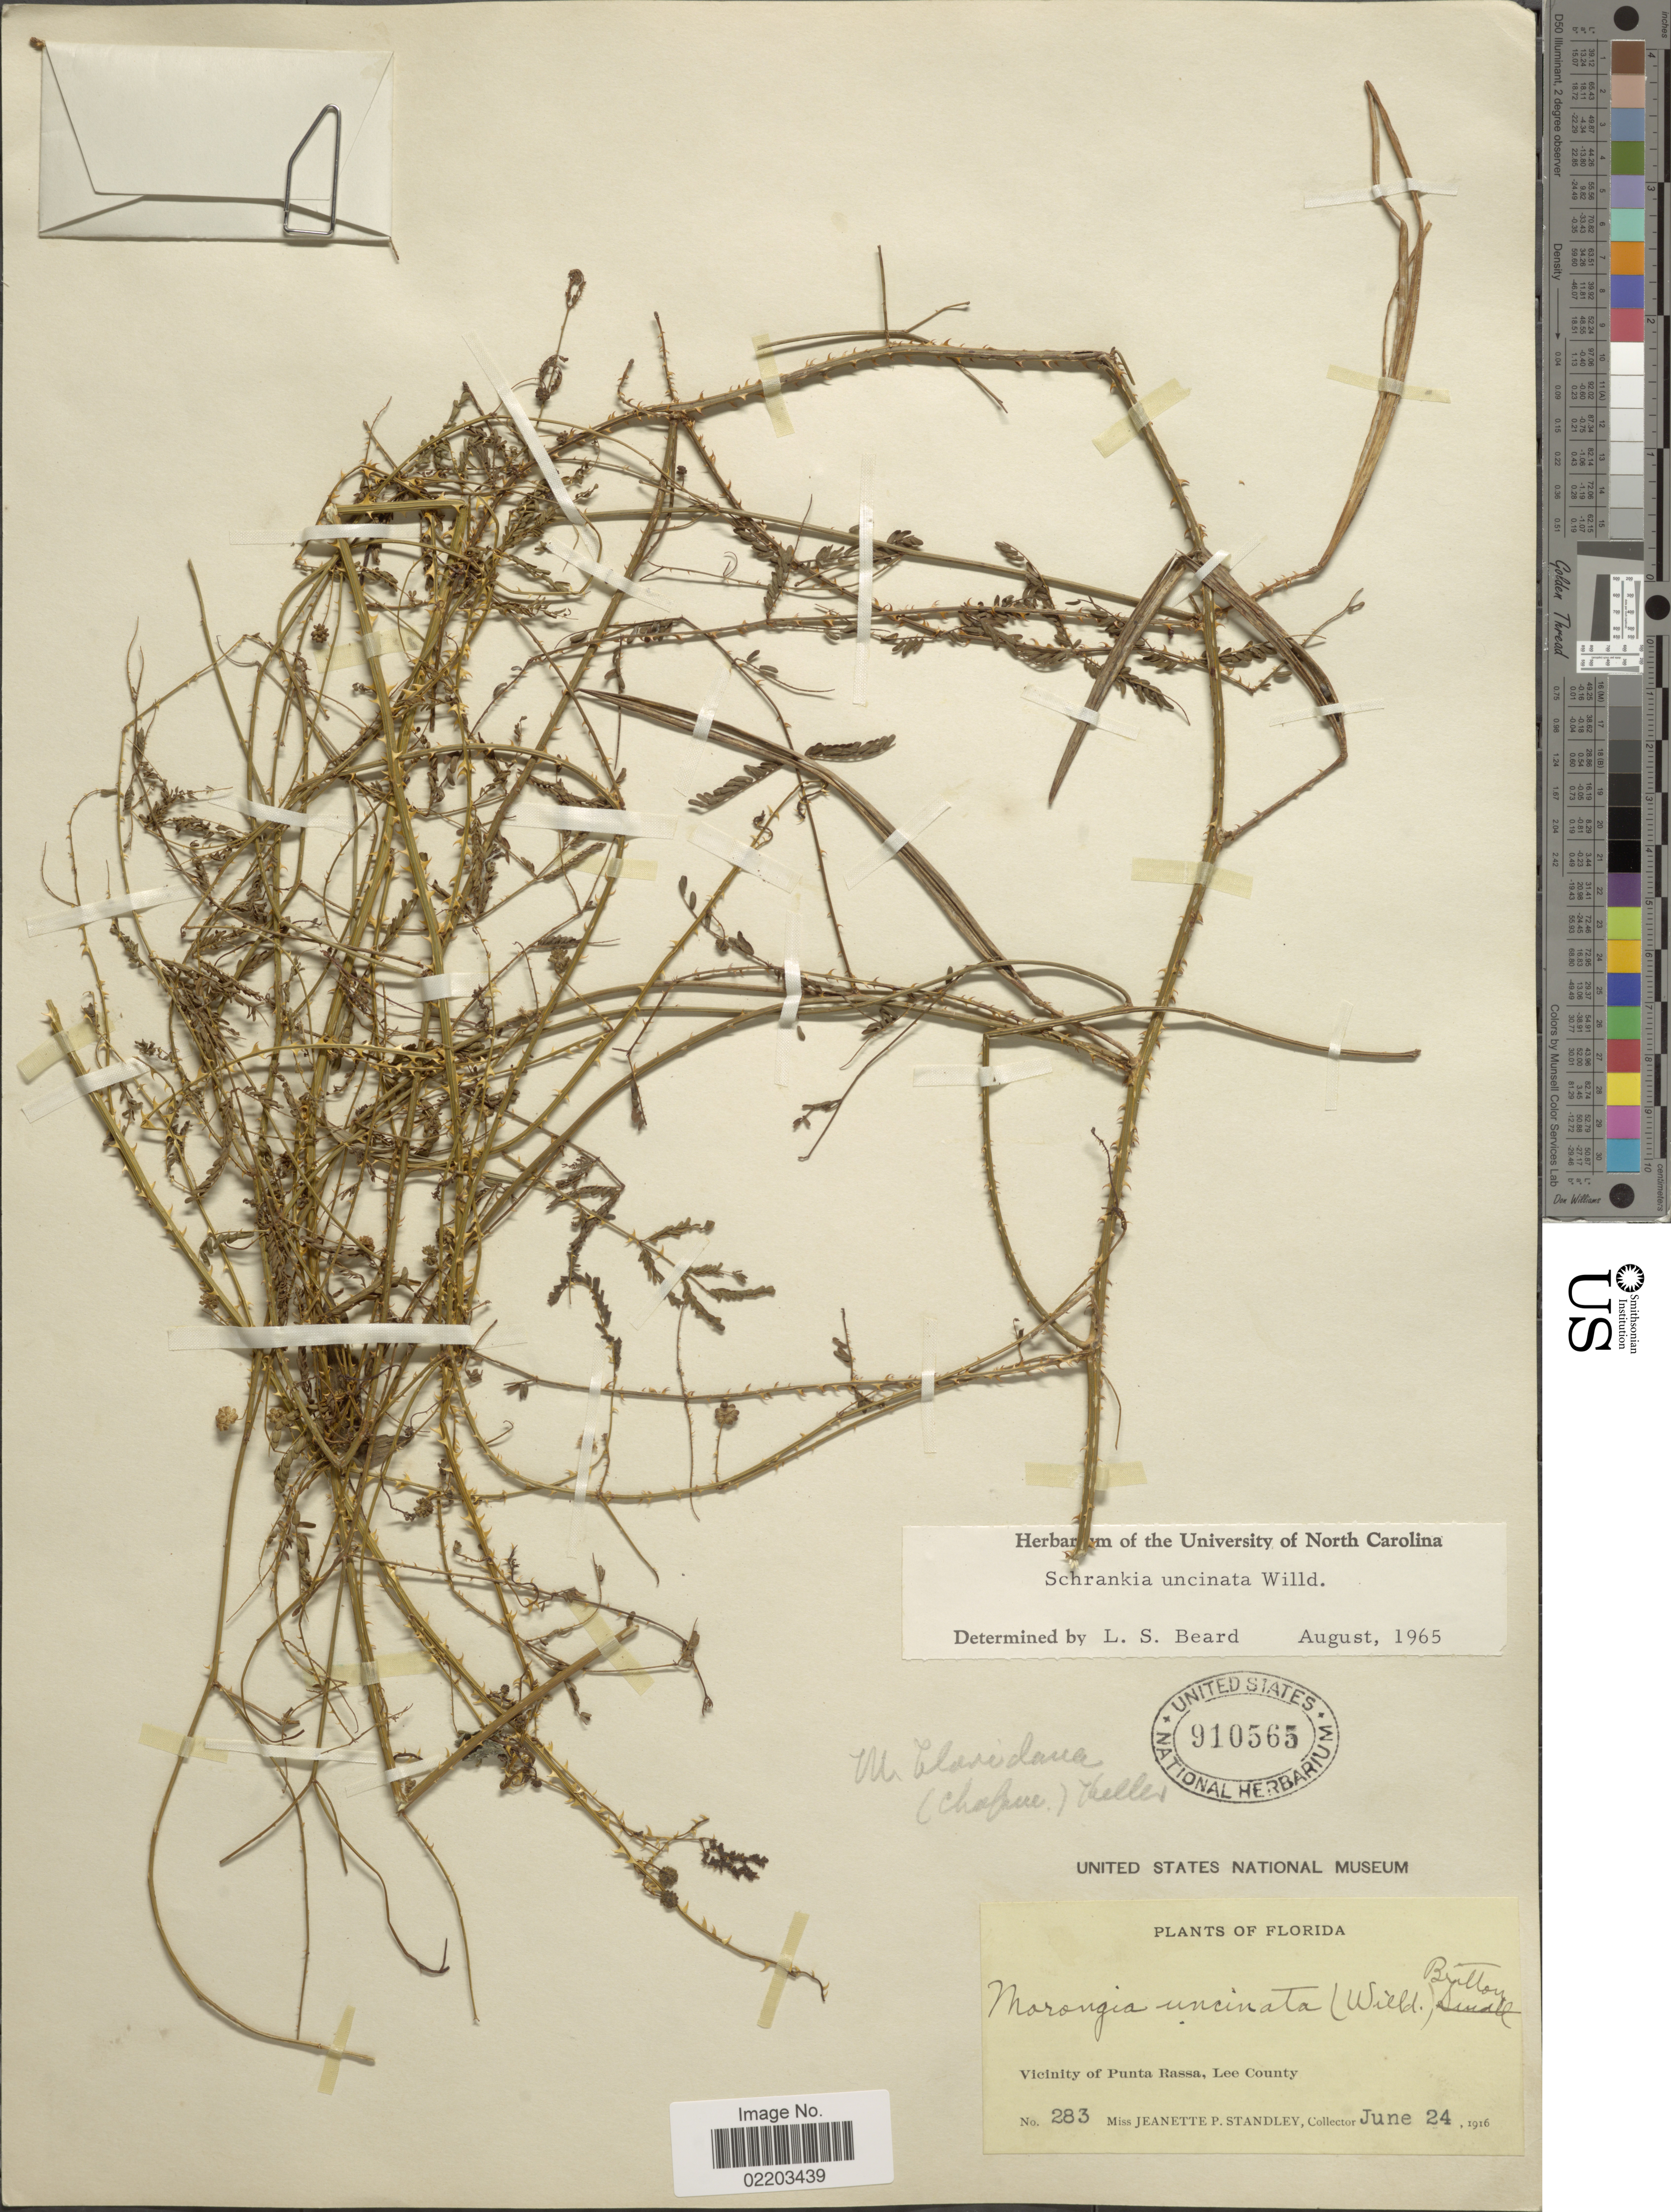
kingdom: Plantae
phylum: Tracheophyta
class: Magnoliopsida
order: Fabales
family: Fabaceae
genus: Mimosa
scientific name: Mimosa floridana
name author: (Chapm.) Weakley & Flores-Cruz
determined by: Strong, M. T., (US), Smithsonian Institution - National Museum of Natural History (UNITED STATES)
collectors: J. P. Standley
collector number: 283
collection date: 1916-06-24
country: United States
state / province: Florida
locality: Vicinity of Punta Rassa, Lee County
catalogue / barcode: US 910565